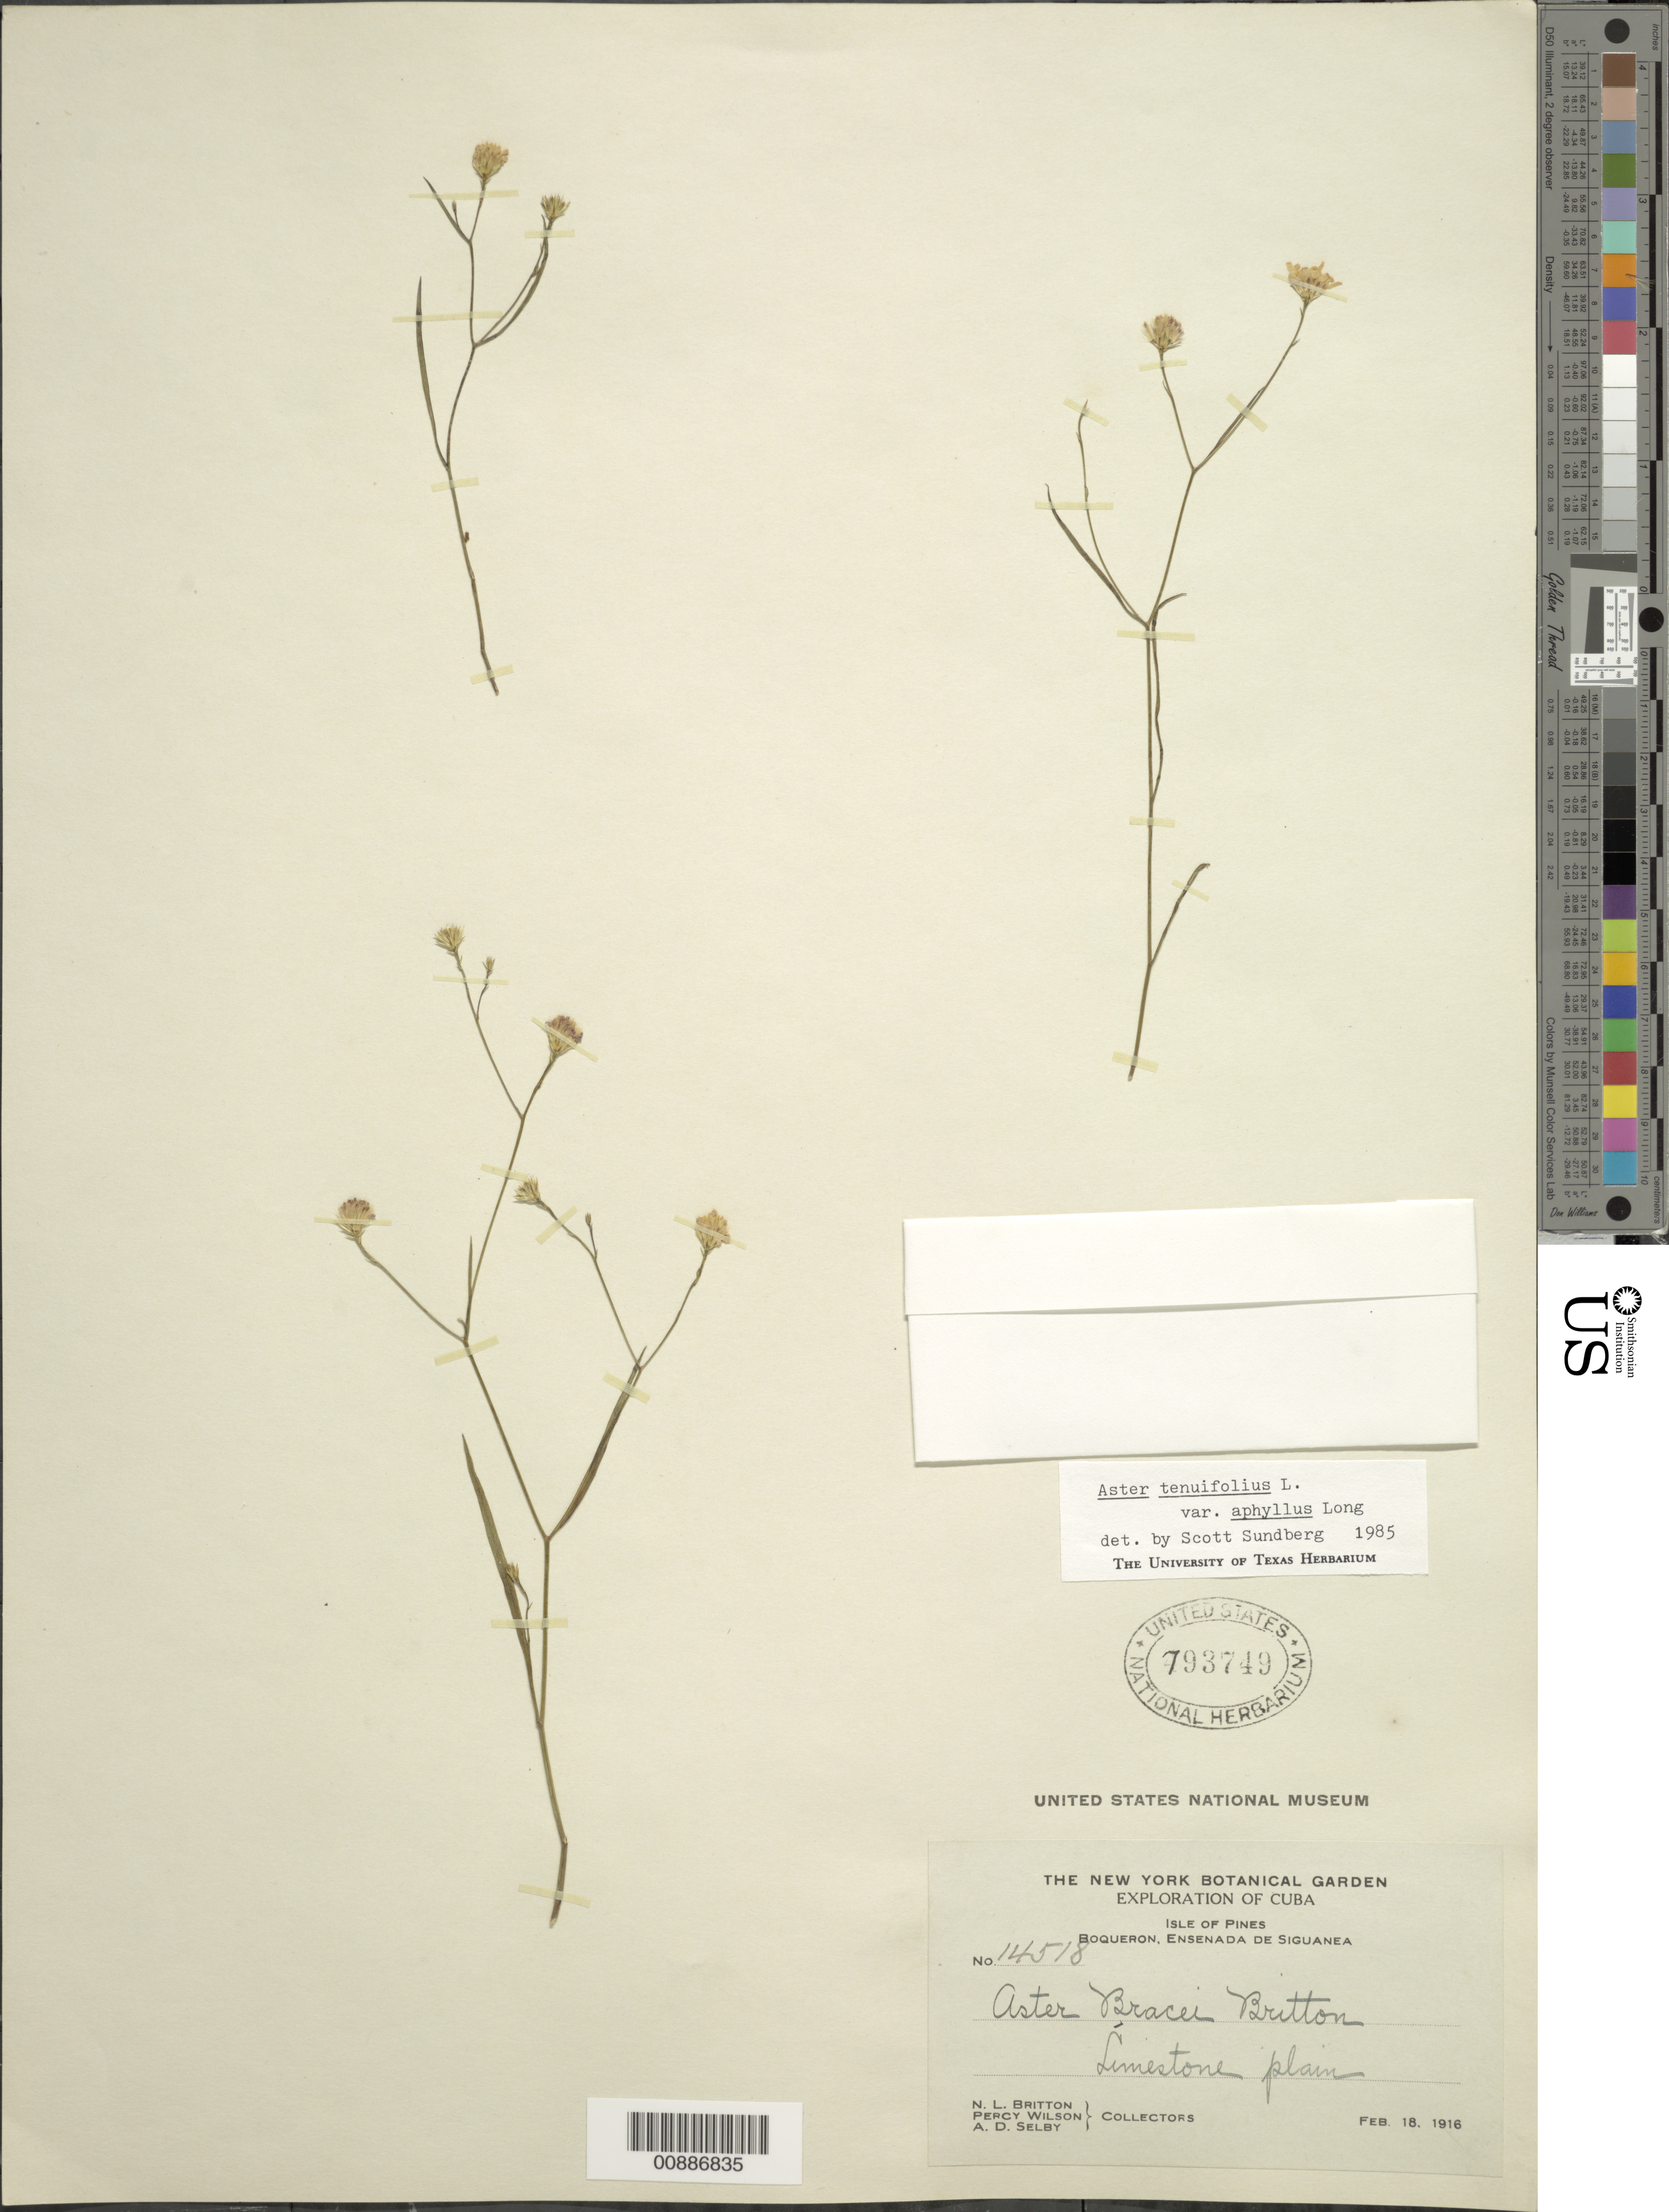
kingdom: Plantae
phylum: Tracheophyta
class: Magnoliopsida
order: Asterales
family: Asteraceae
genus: Symphyotrichum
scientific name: Symphyotrichum tenuifolium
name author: (L.) G.L. Nesom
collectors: N. Britton, P. Wilson & A. Selby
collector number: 14518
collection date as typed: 18 Feb 1916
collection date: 1916-02-18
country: Cuba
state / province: Isla de la Juventud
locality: Boqueron, Ensenada de Siguanea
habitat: Limestone plain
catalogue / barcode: US 793749